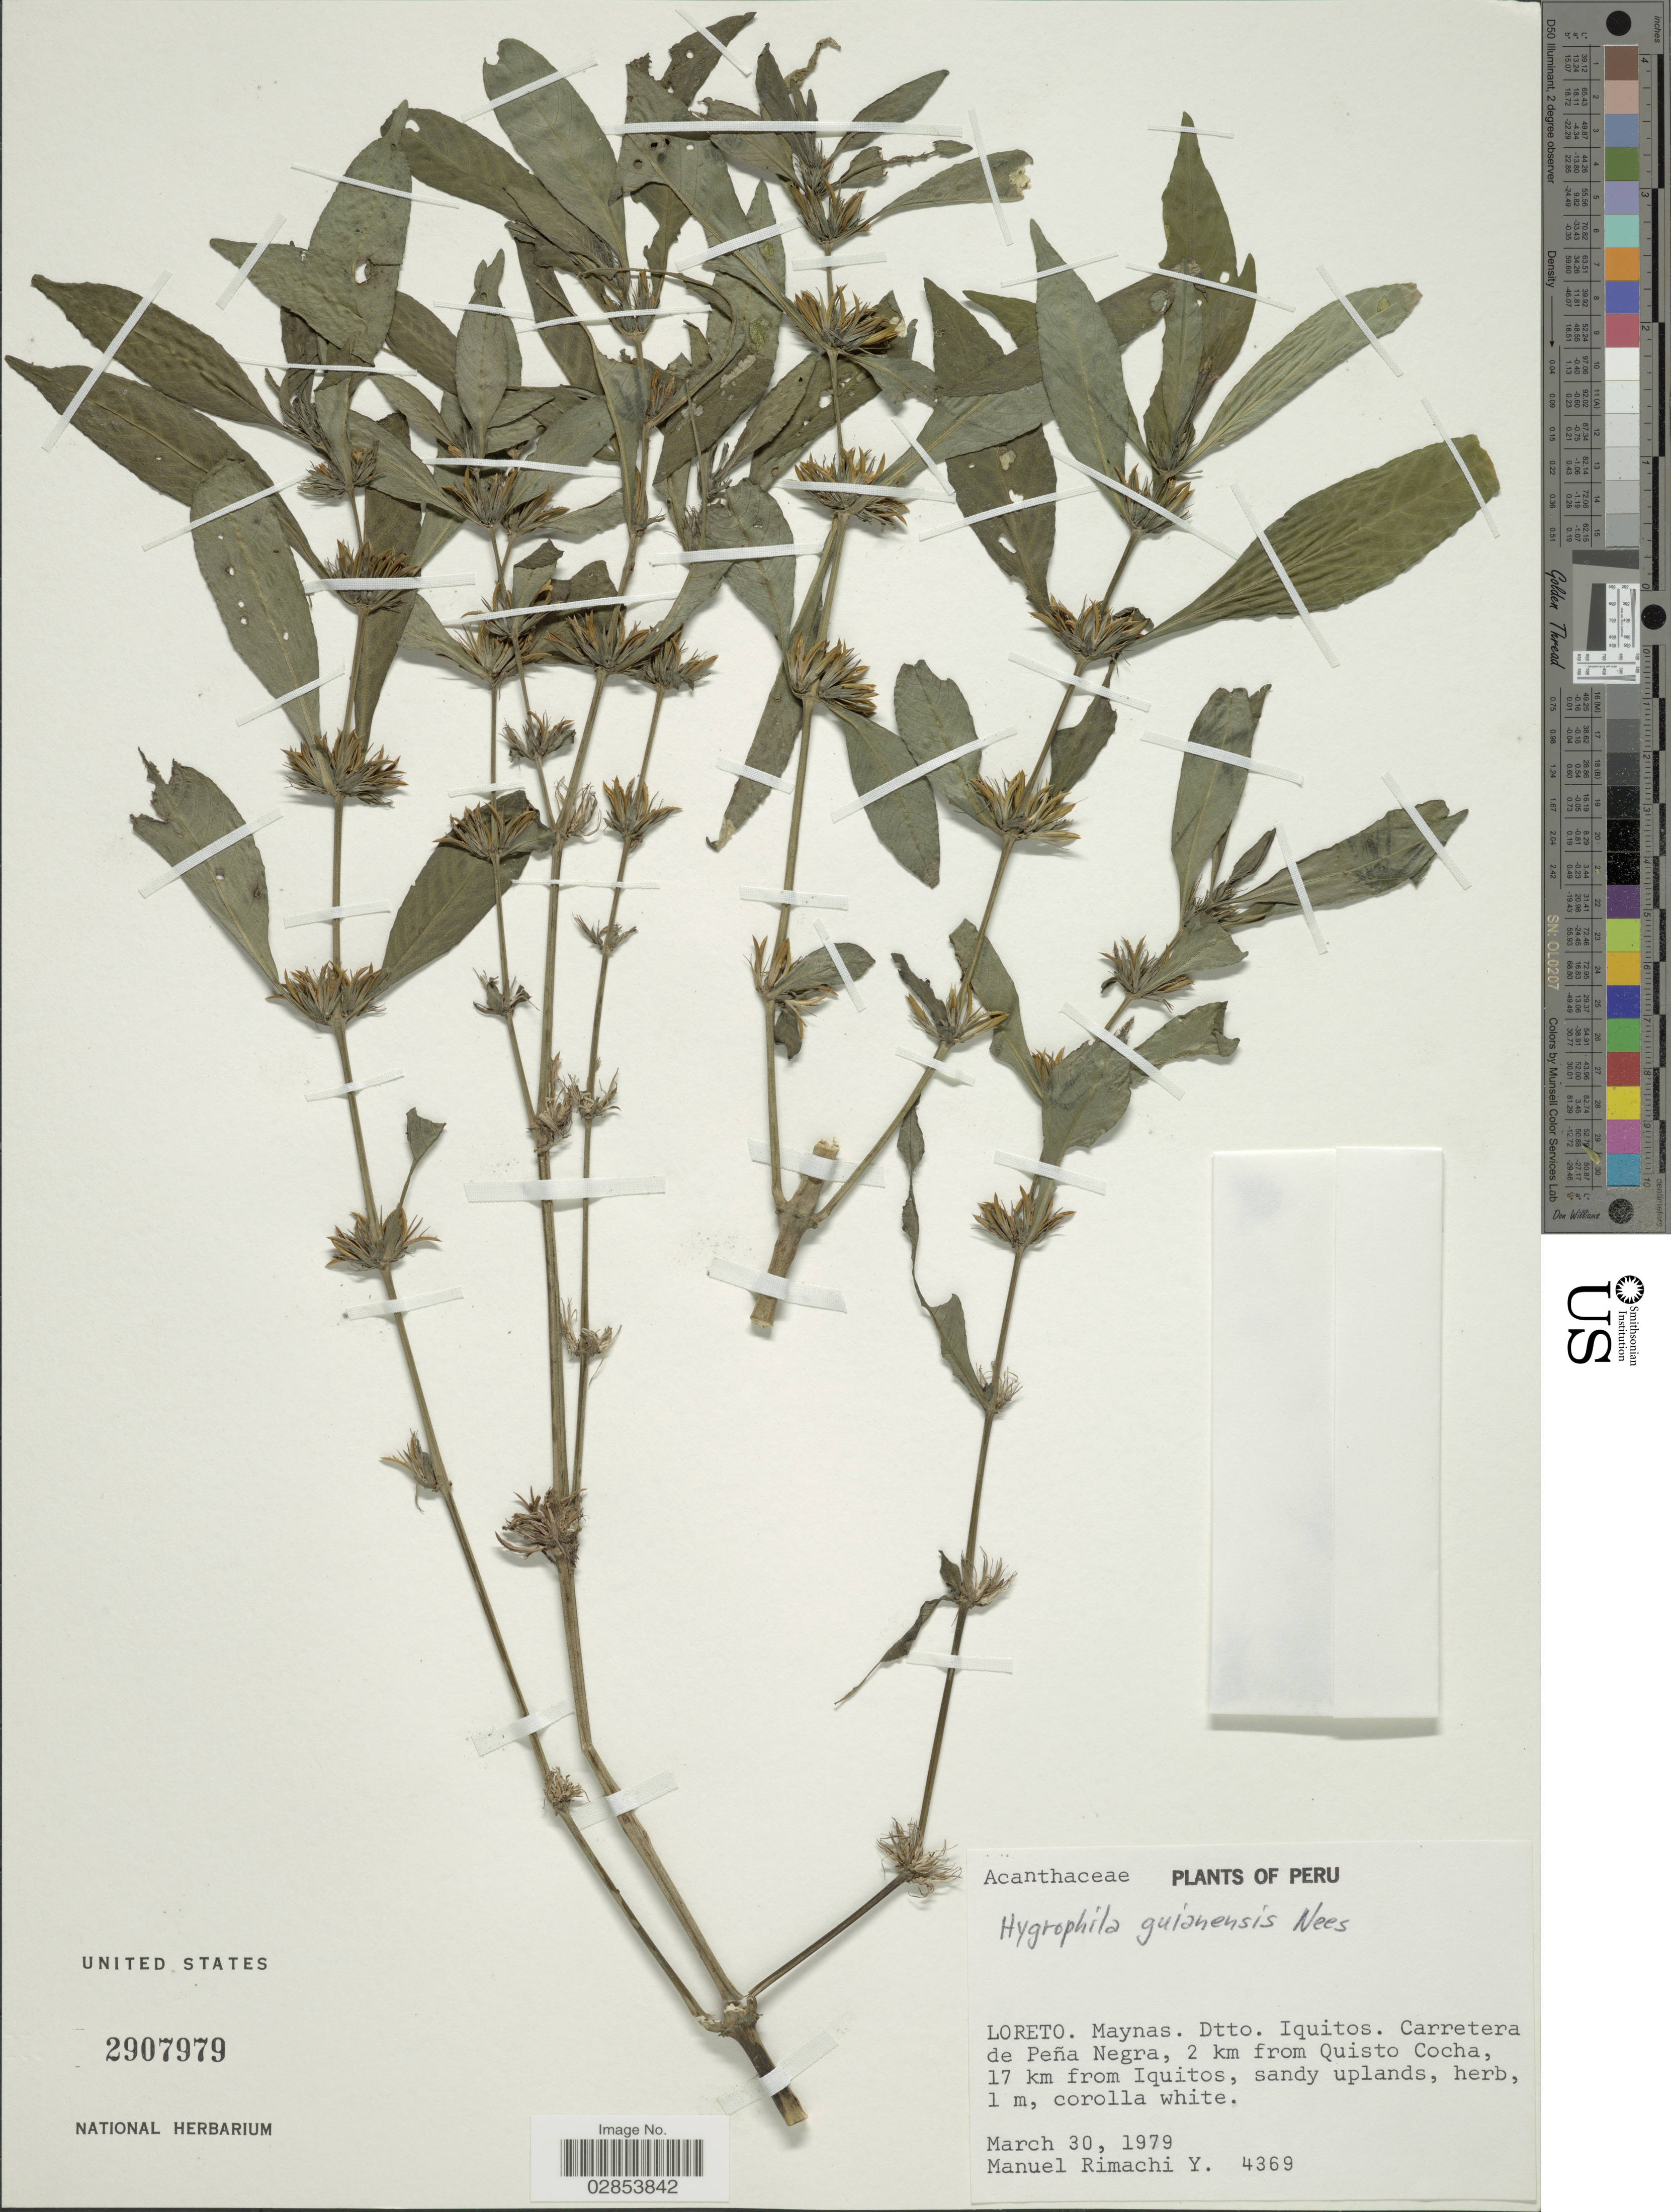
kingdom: Plantae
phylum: Tracheophyta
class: Magnoliopsida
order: Lamiales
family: Acanthaceae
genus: Hygrophila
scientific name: Hygrophila costata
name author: Nees & T. Nees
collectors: M. Rimachi Y.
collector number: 4369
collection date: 1979-03-30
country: Peru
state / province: Loreto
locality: Maynas. Dtto. Iquitos. Carretera de Peña Negra, 2 km from Quisto Cocha, 17 km from Iquitos.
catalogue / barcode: US 2907979